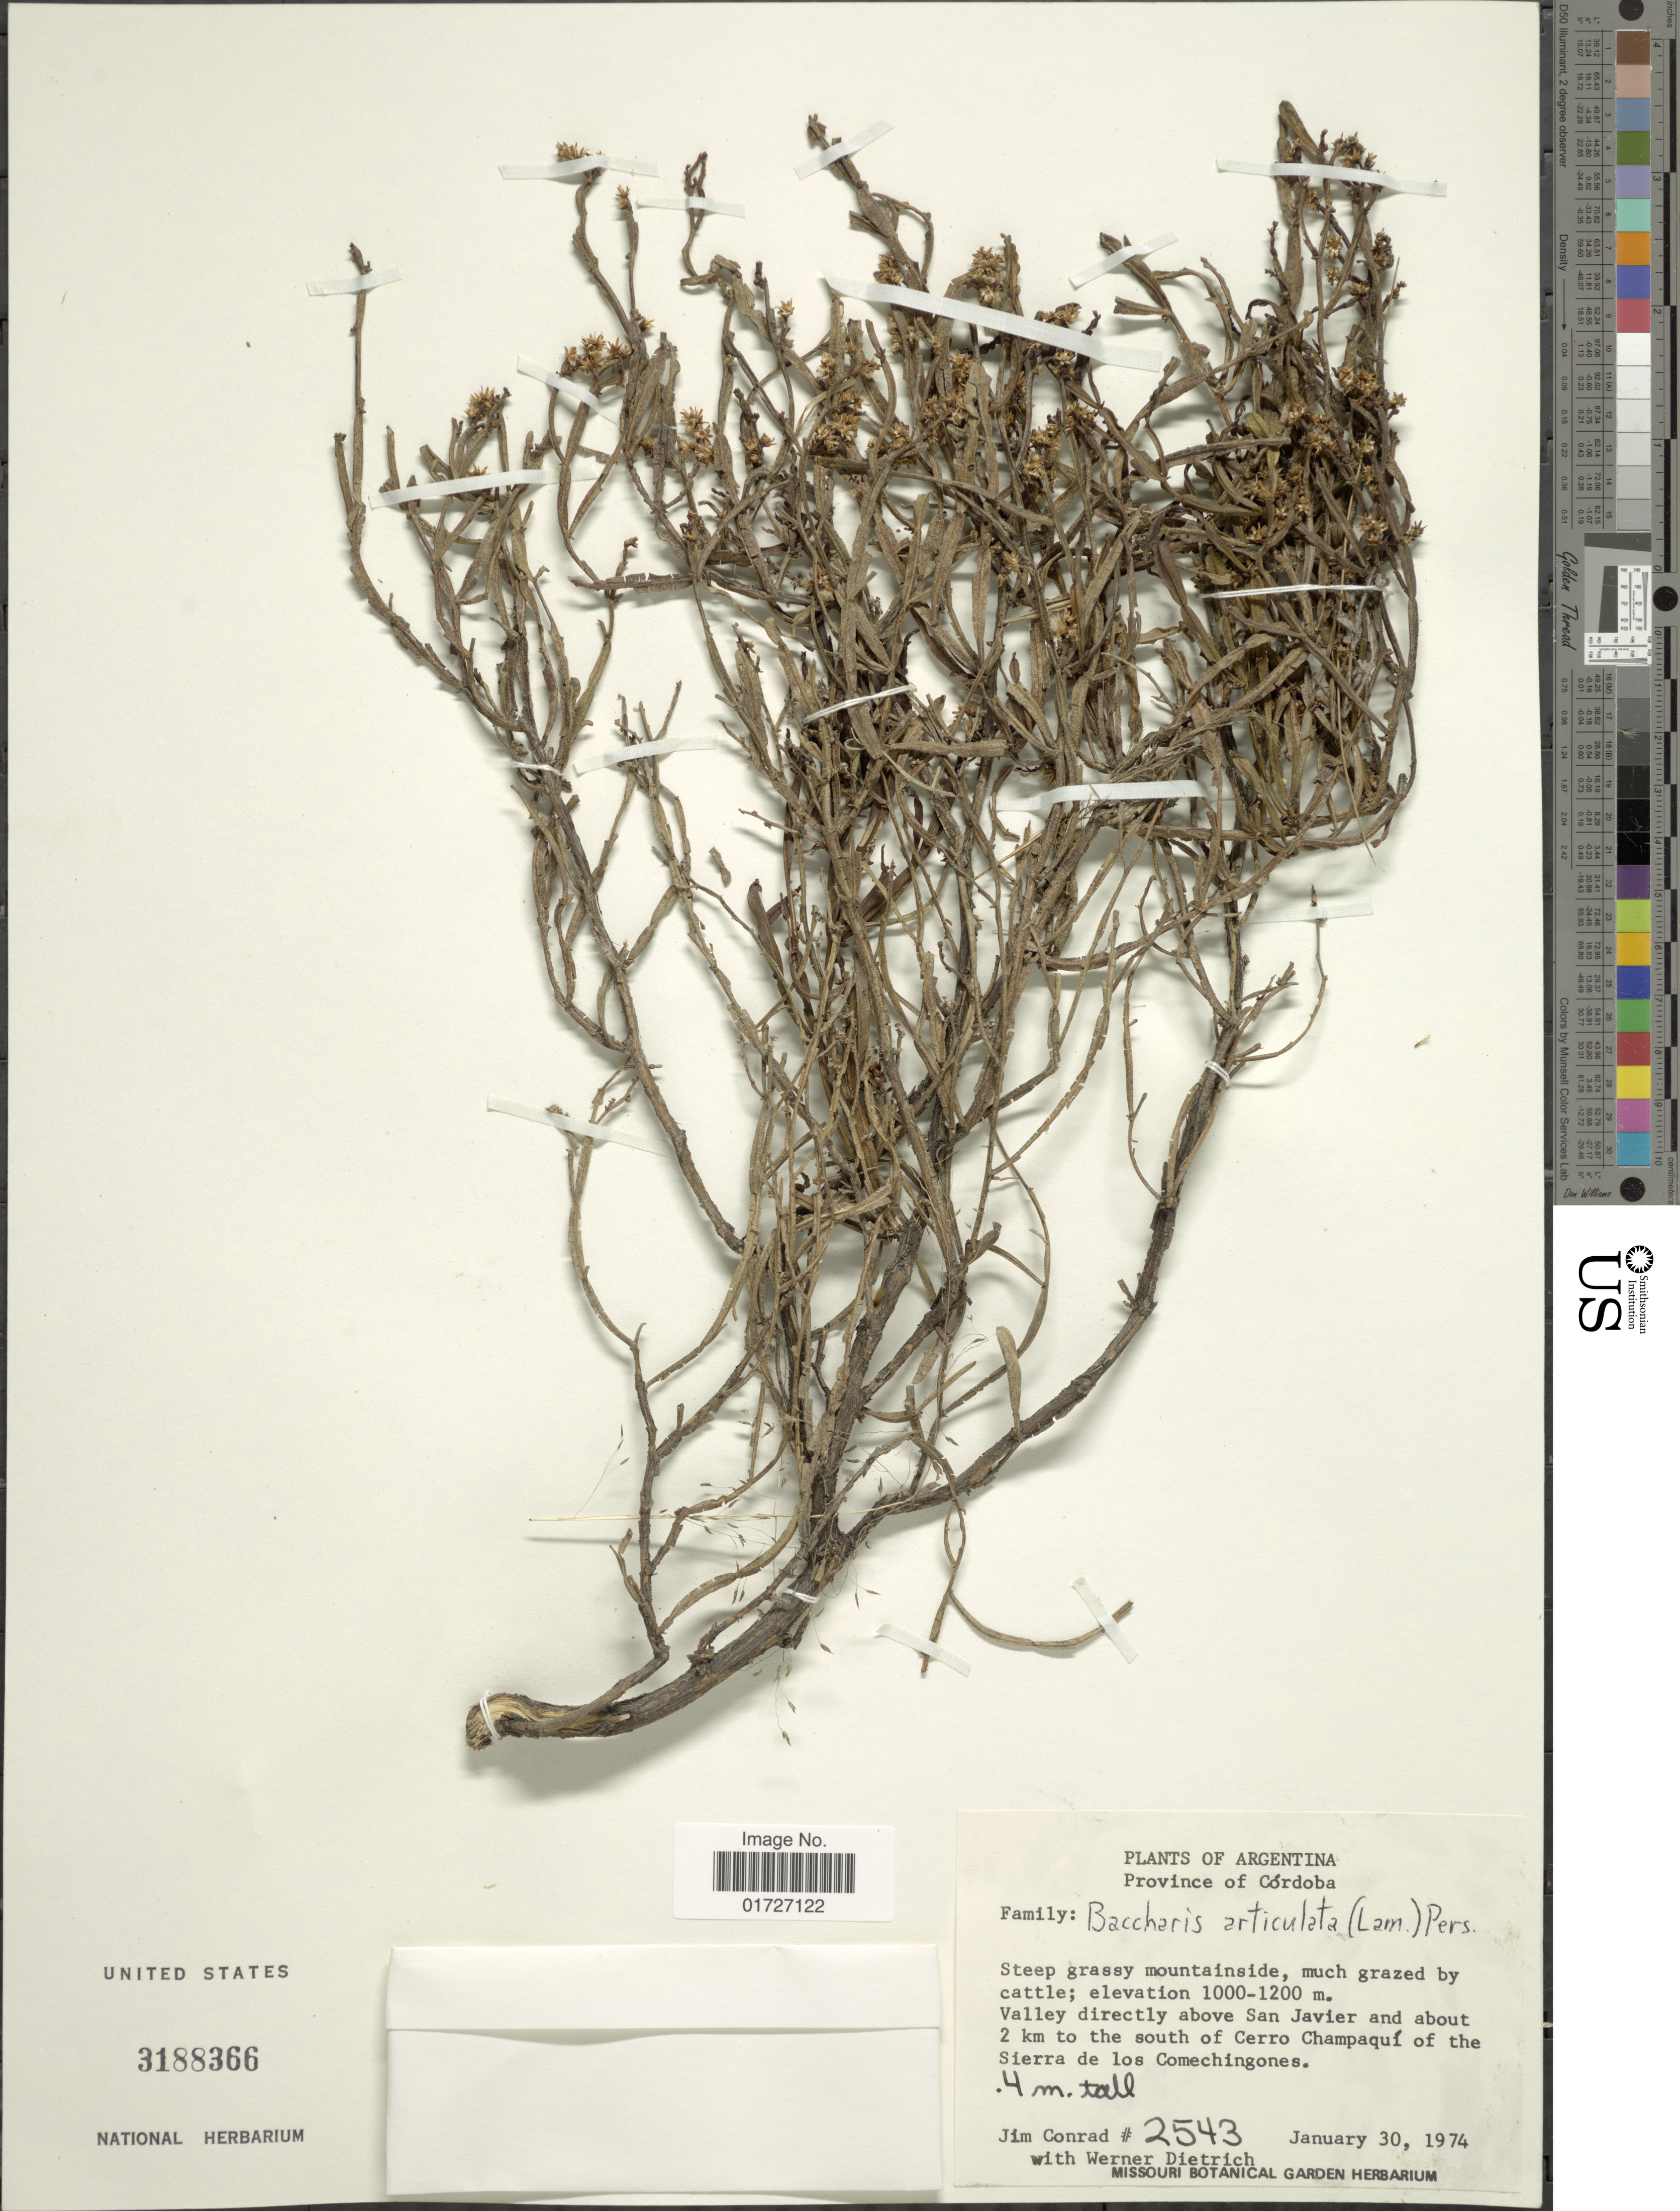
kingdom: Plantae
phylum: Tracheophyta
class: Magnoliopsida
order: Asterales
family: Asteraceae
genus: Baccharis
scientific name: Baccharis articulata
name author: (Lam.) Pers.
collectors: J. Conrad & W. Dietrich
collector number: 2543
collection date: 1974-01-30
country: Argentina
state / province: Cordoba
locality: Valley directly above San Javier and about 2 km to the south of Cerro Champaqui of the Sierra de los Comechingones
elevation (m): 1000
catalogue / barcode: US 3188366